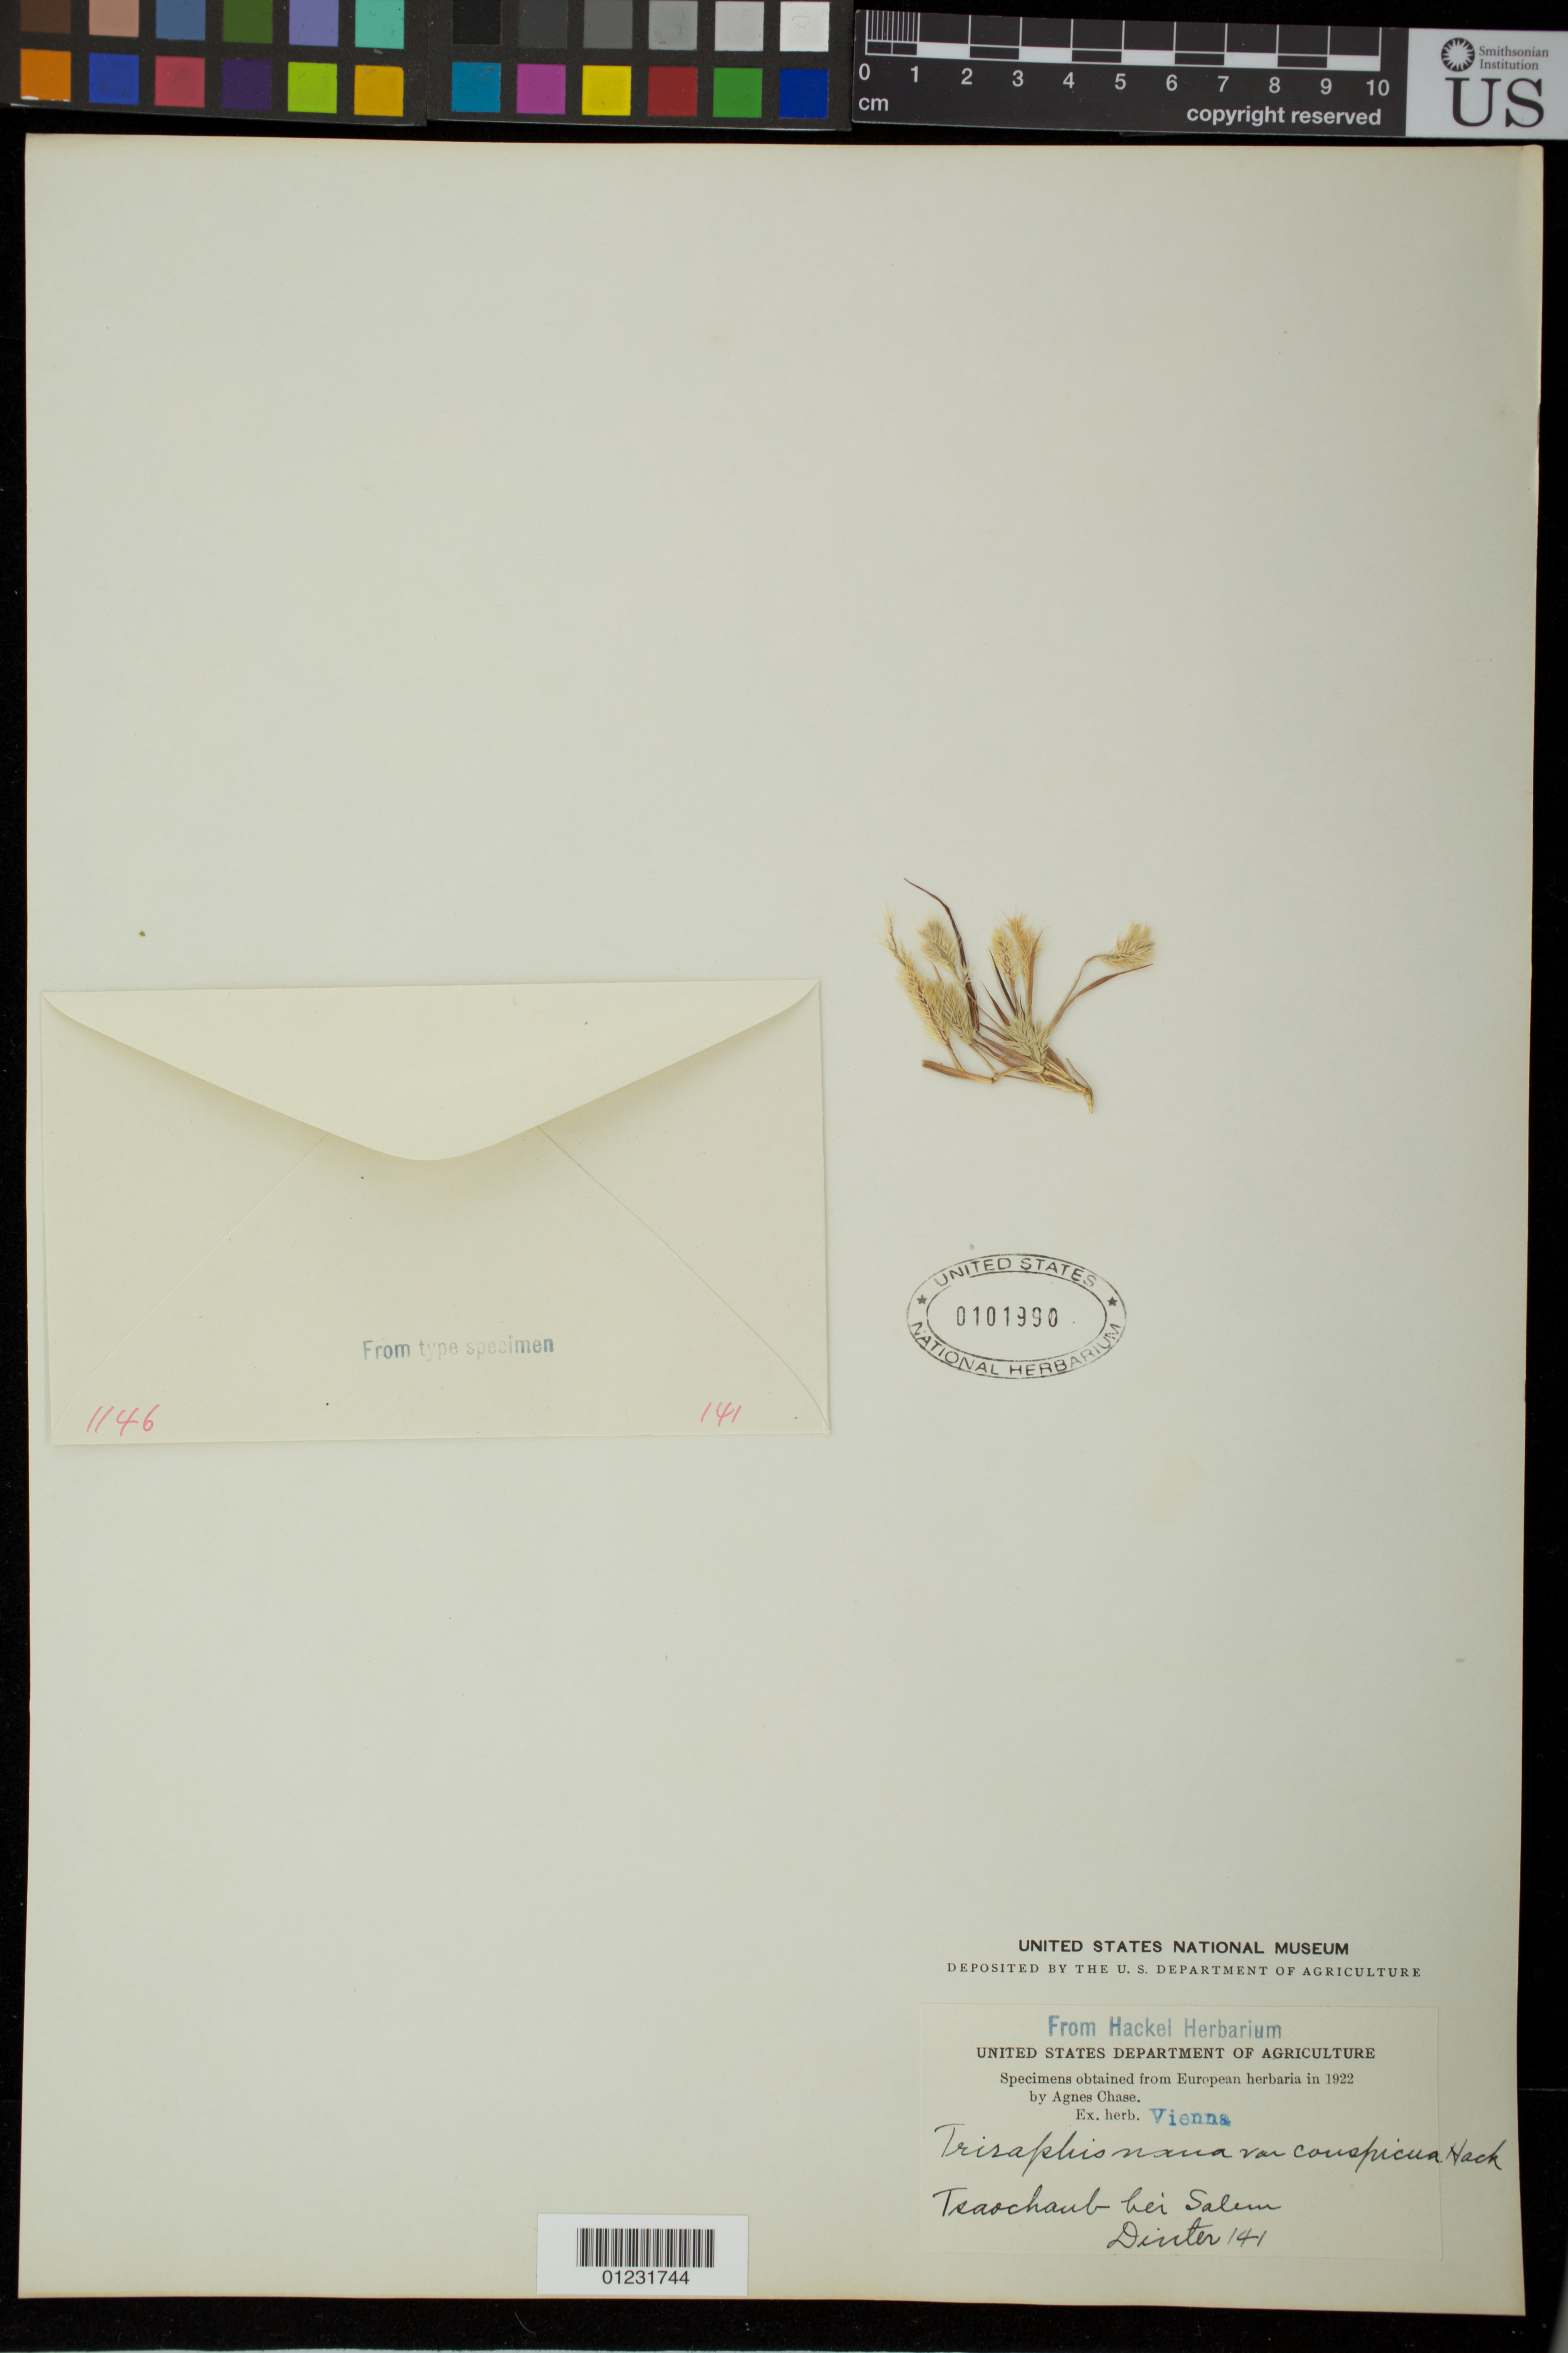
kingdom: Plantae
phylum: Tracheophyta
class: Liliopsida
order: Poales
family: Poaceae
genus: Triraphis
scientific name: Triraphis nana var. conspicua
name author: Hack.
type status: Syntype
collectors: M. Dinter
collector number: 141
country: Namibia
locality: Tsoachaub bei Salem.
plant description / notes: Fragmentary material of type specimen ex herb. Vienna.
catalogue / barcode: US 101990